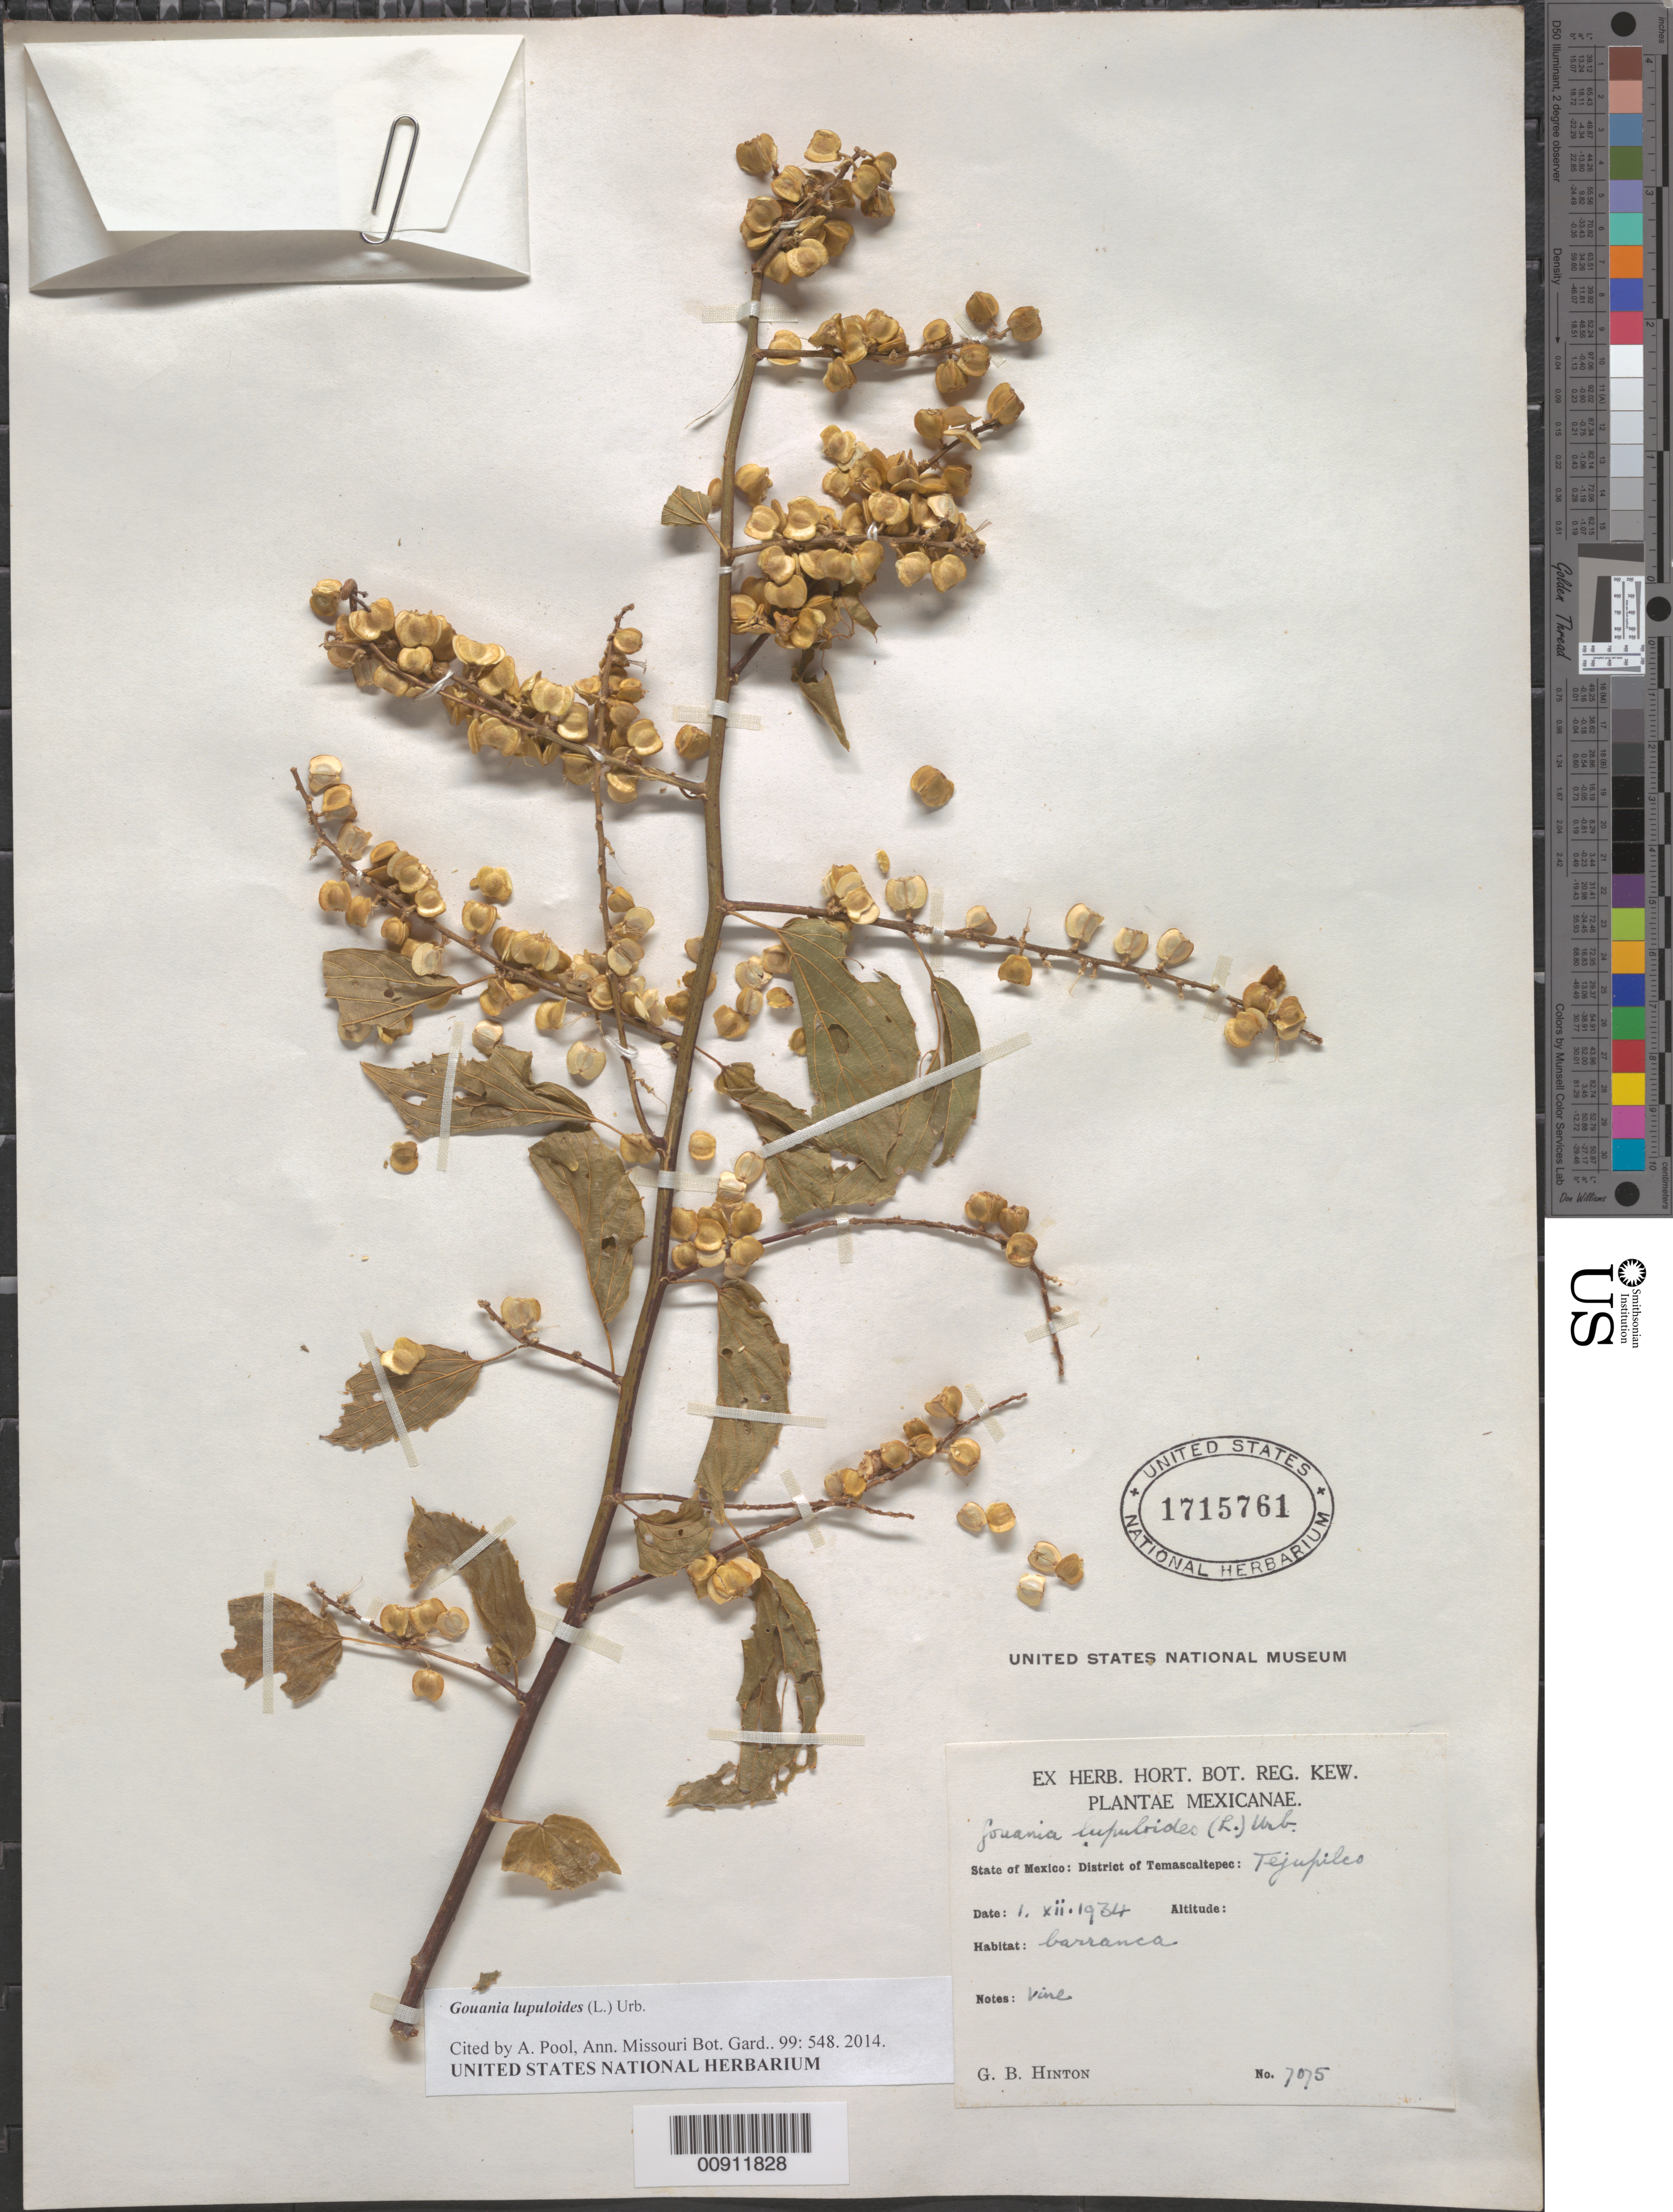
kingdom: Plantae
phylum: Tracheophyta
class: Magnoliopsida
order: Rosales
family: Rhamnaceae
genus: Gouania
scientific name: Gouania lupuloides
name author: (L.) Urb.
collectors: G. B. Hinton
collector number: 7075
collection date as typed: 01 Dec 1934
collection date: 1934-12-01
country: Mexico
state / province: México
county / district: Temascaltepec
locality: State of Mexico: District of Temascaltepec: Tejupilco.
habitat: Barranca.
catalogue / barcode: US 1715761